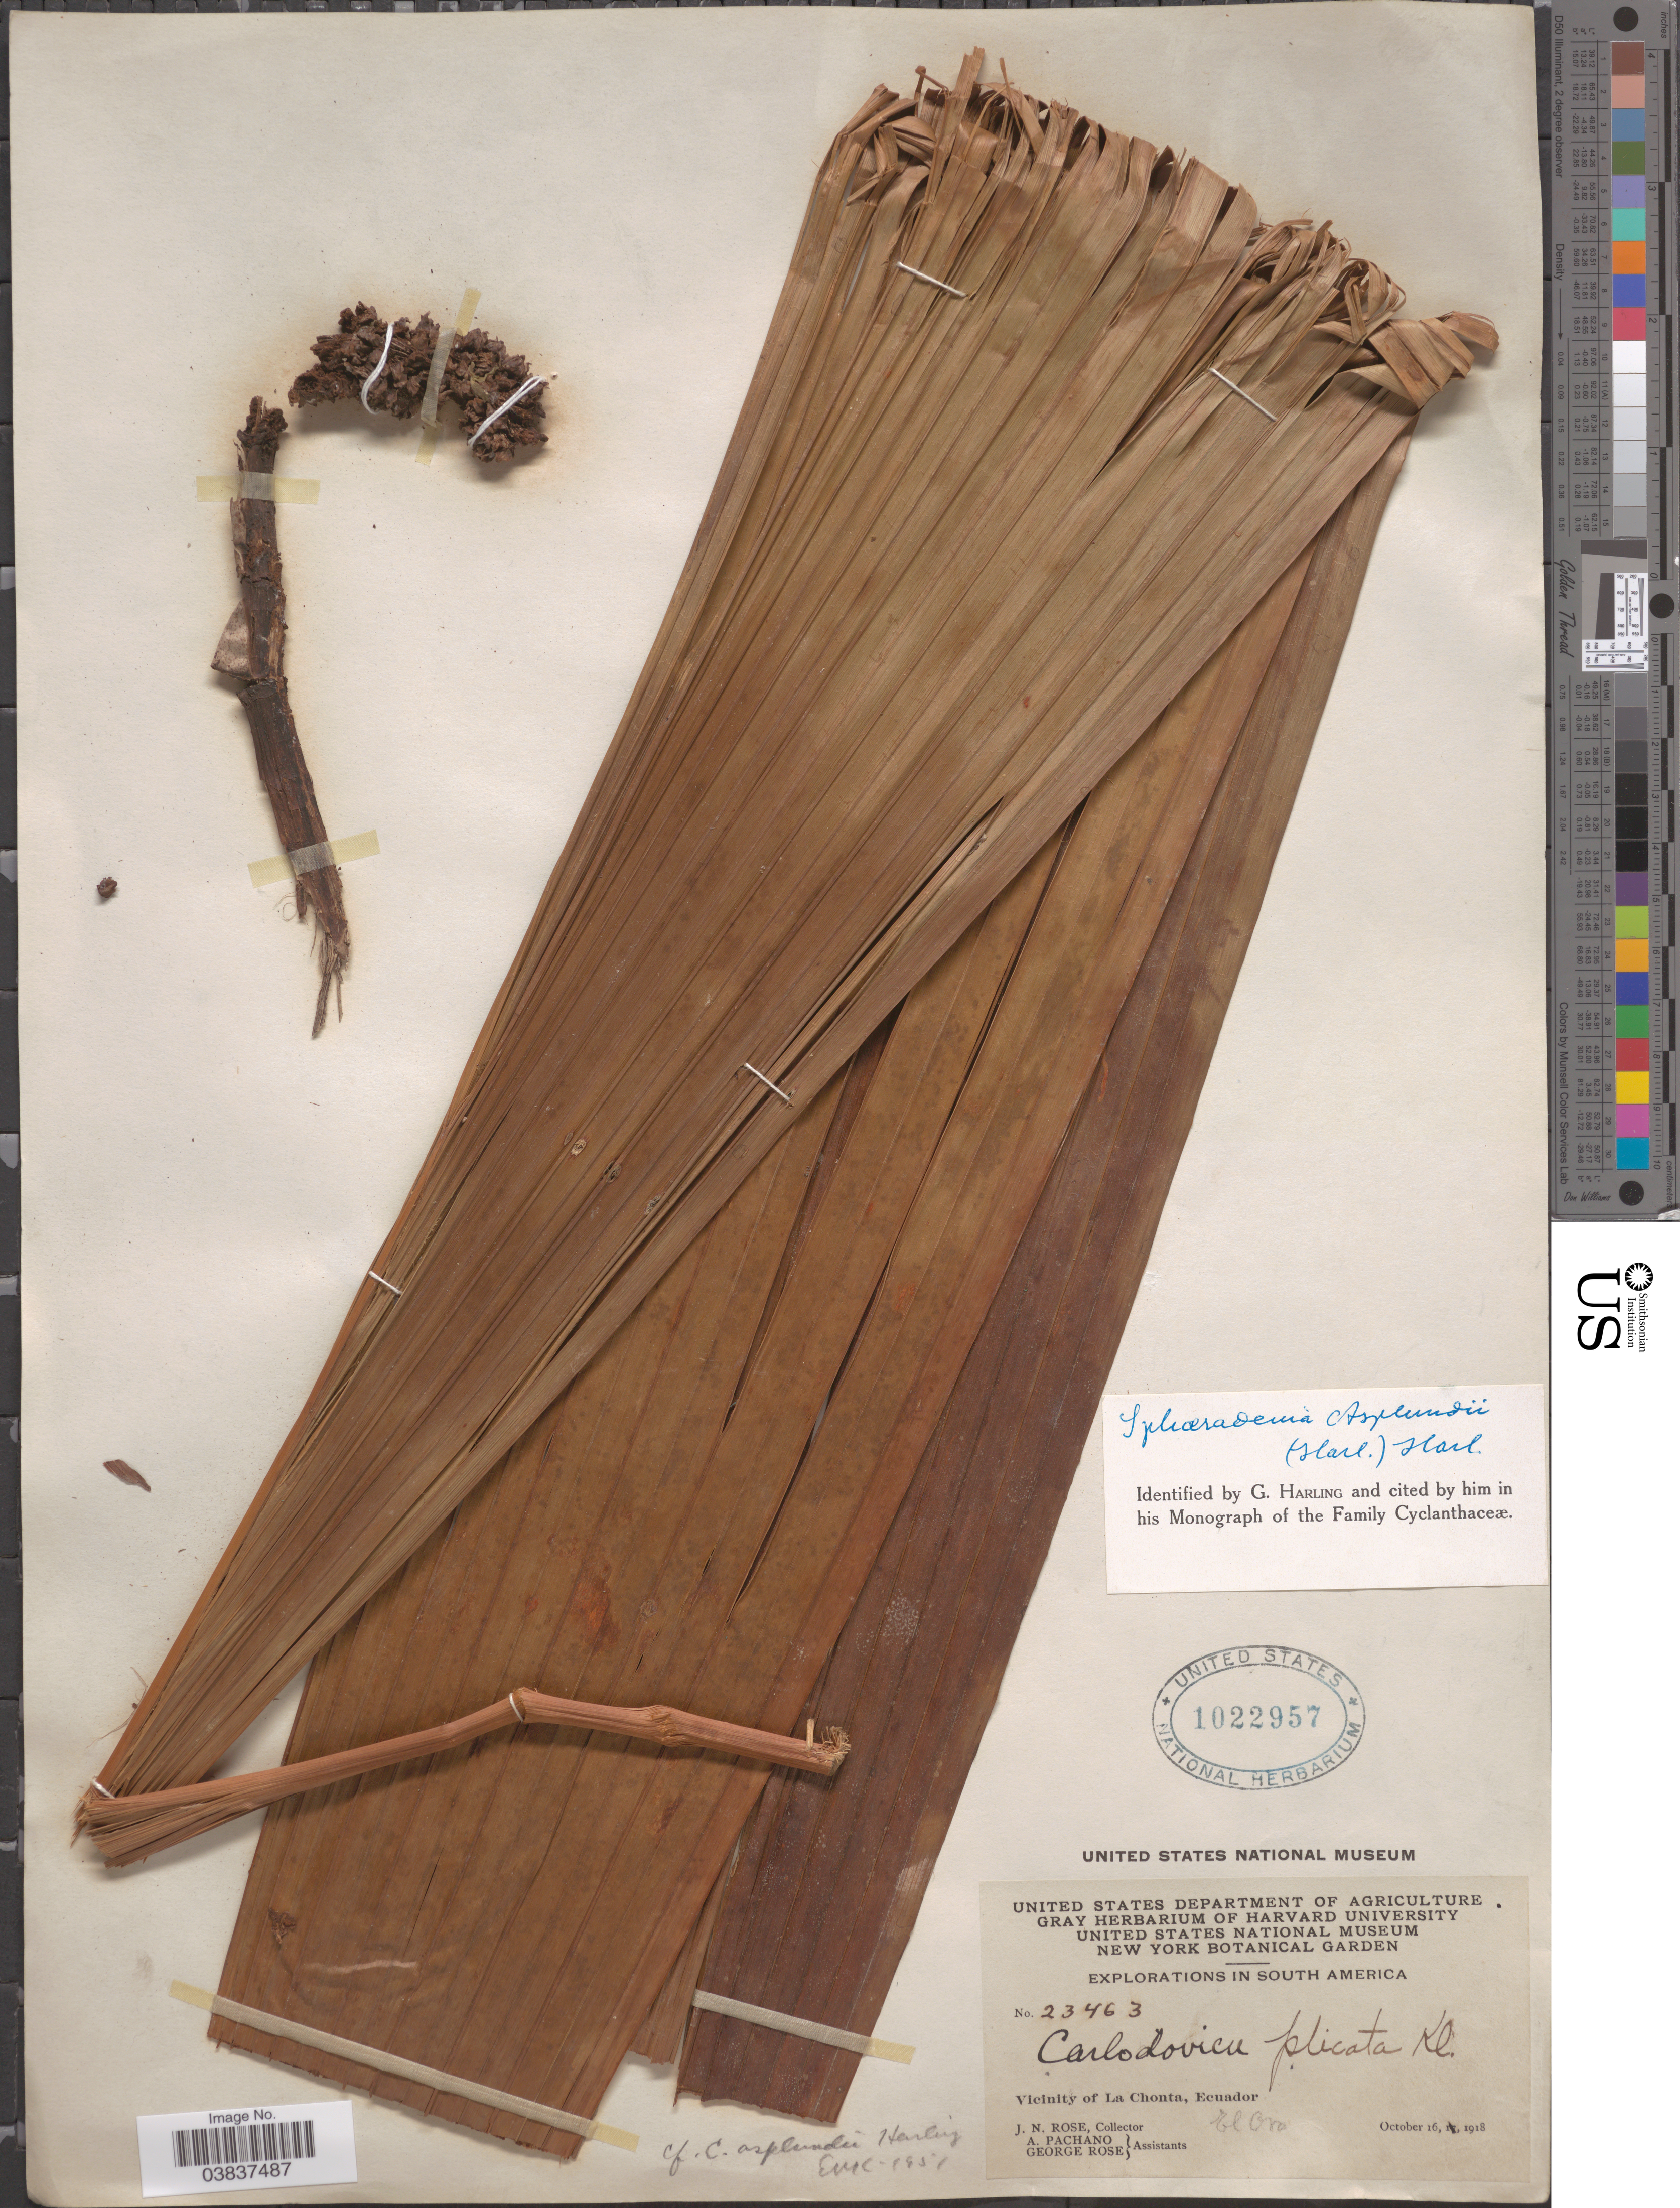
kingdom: Plantae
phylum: Tracheophyta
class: Liliopsida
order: Pandanales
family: Cyclanthaceae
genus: Sphaeradenia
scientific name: Sphaeradenia asplundii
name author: (Harling) Harling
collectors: J. N. Rose, A. Pachano & G. Rose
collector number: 23463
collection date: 1918-10-16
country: Ecuador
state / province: El Oro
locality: Vicinity of La Chonta.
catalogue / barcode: US 1022957